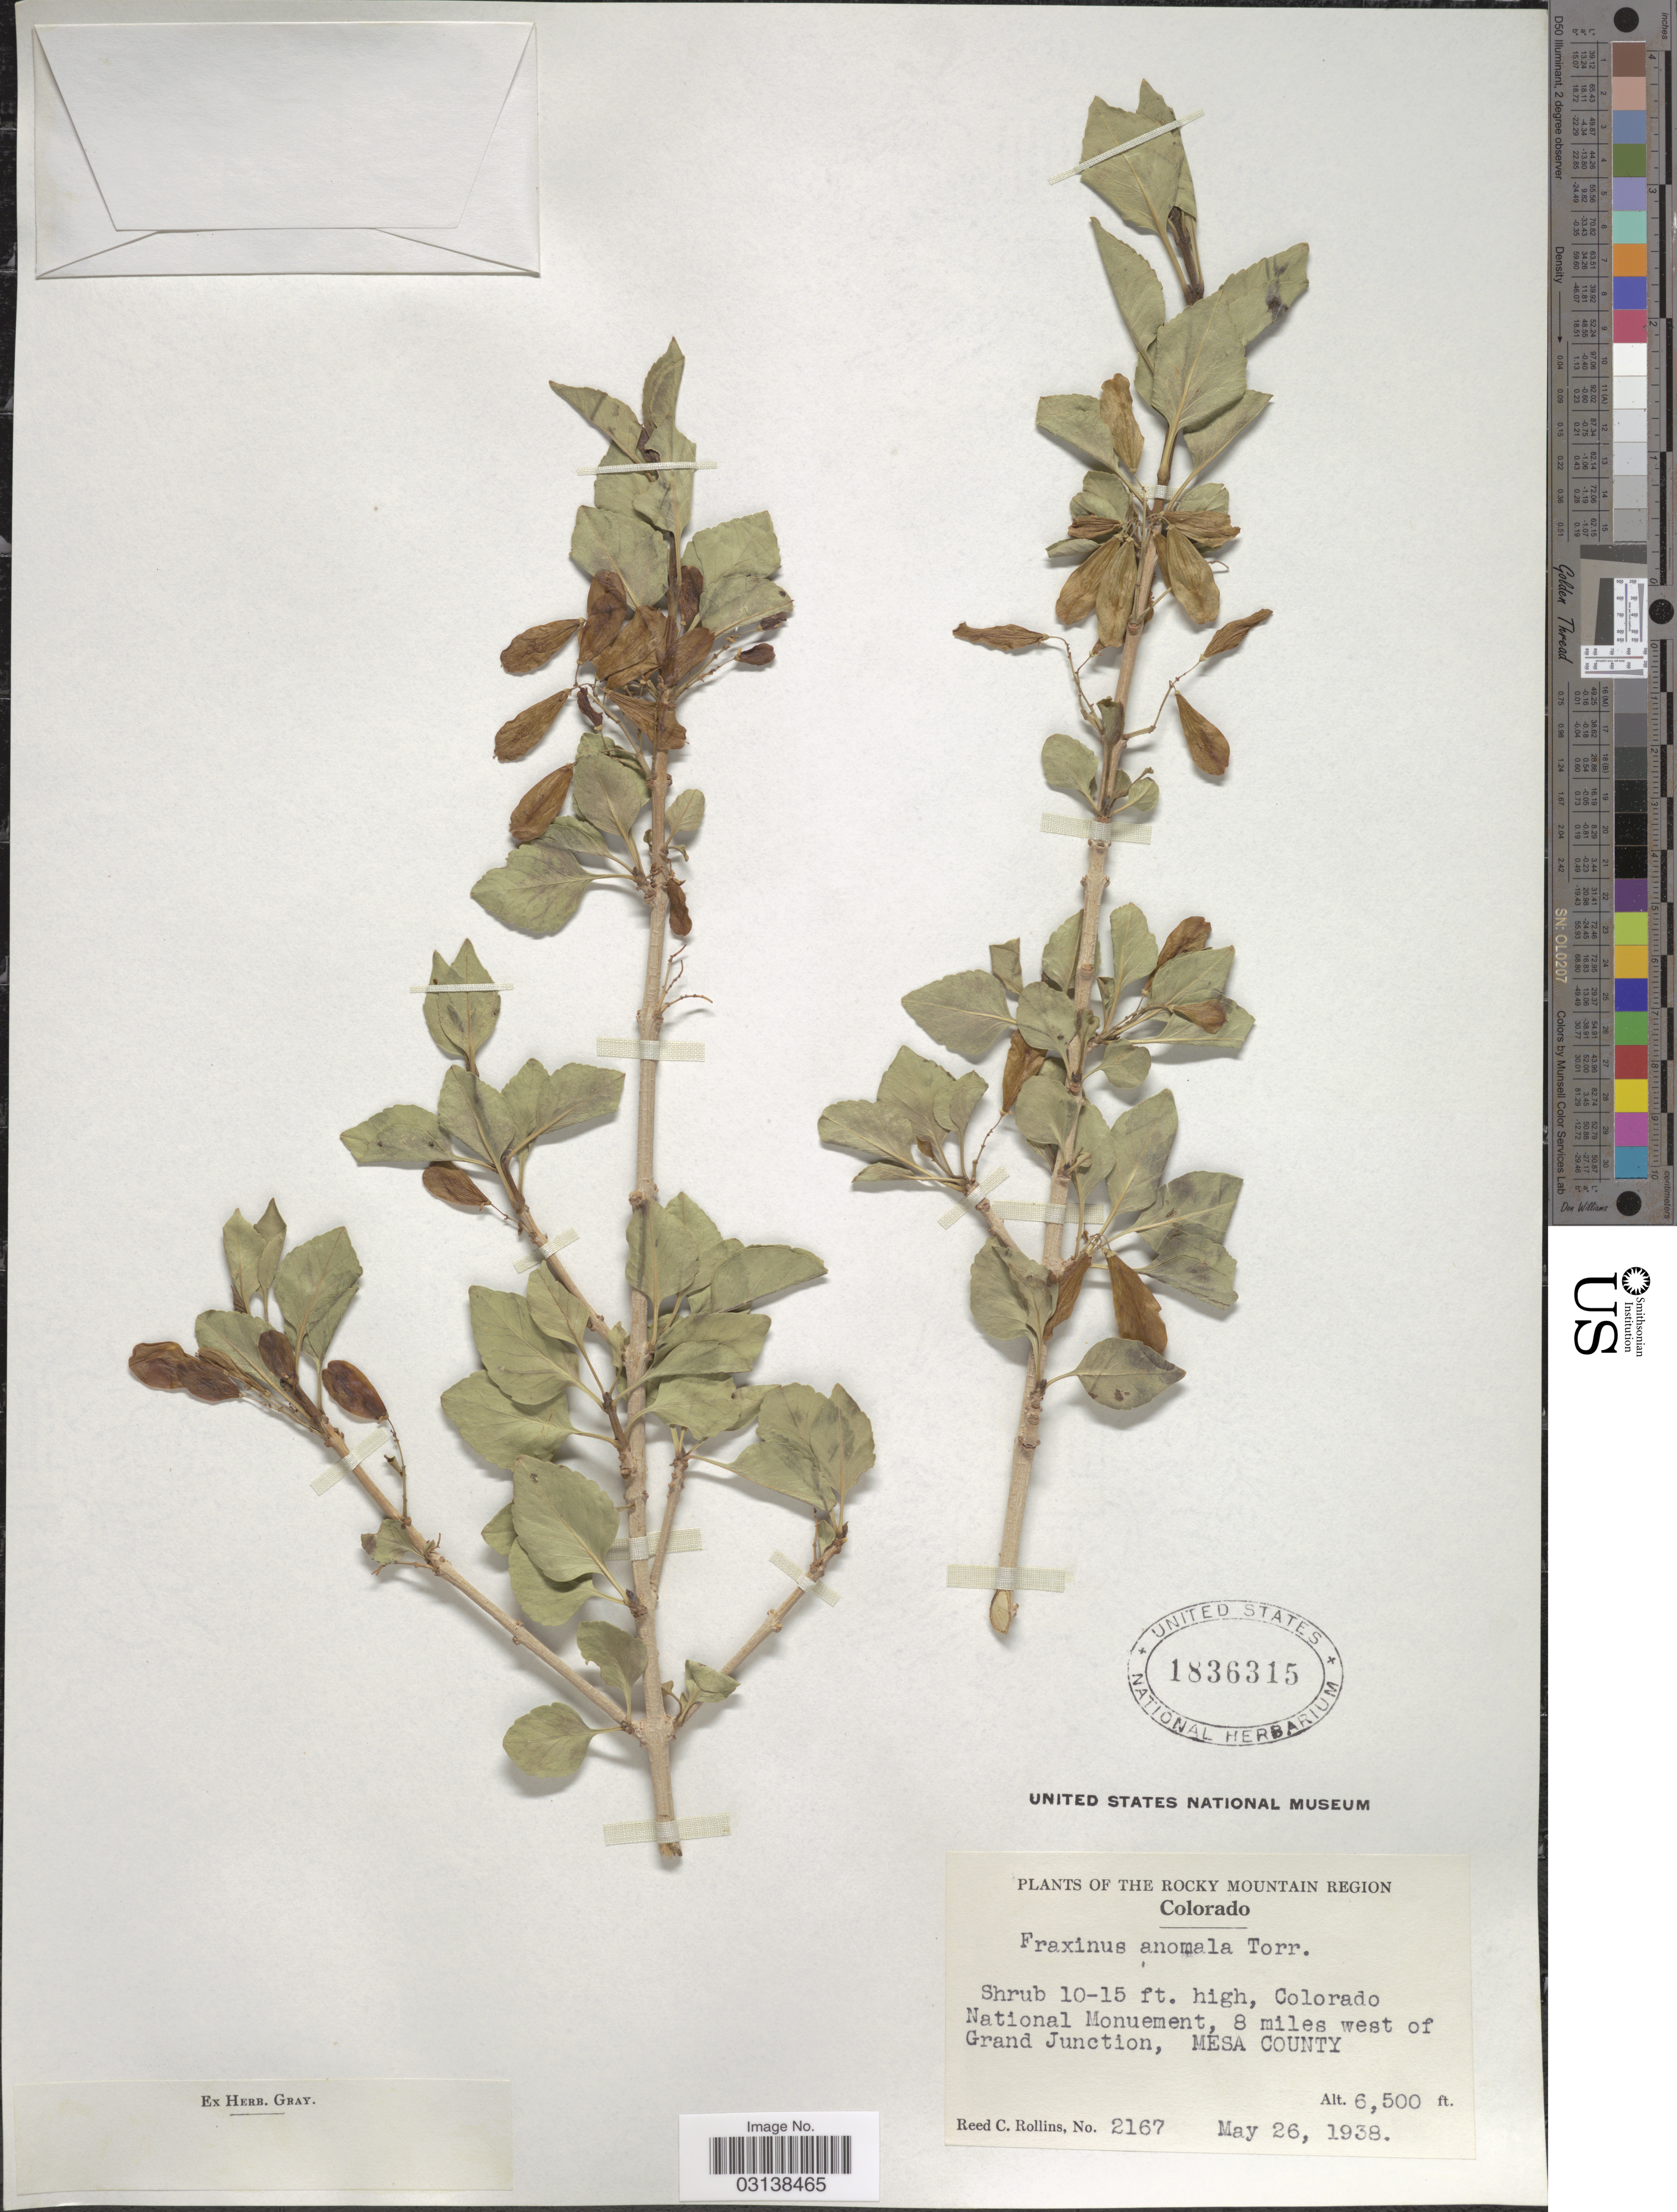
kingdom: Plantae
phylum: Tracheophyta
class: Magnoliopsida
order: Lamiales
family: Oleaceae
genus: Fraxinus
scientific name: Fraxinus anomala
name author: Torr. ex S. Watson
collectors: R. C. Rollins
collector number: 2167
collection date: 1938-05-26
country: United States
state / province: Colorado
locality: The Rocky Mountain Region, Colorado National Monuement, 8 miles west of Grand Junction, Mesa County.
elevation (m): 1981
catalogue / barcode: US 1836315